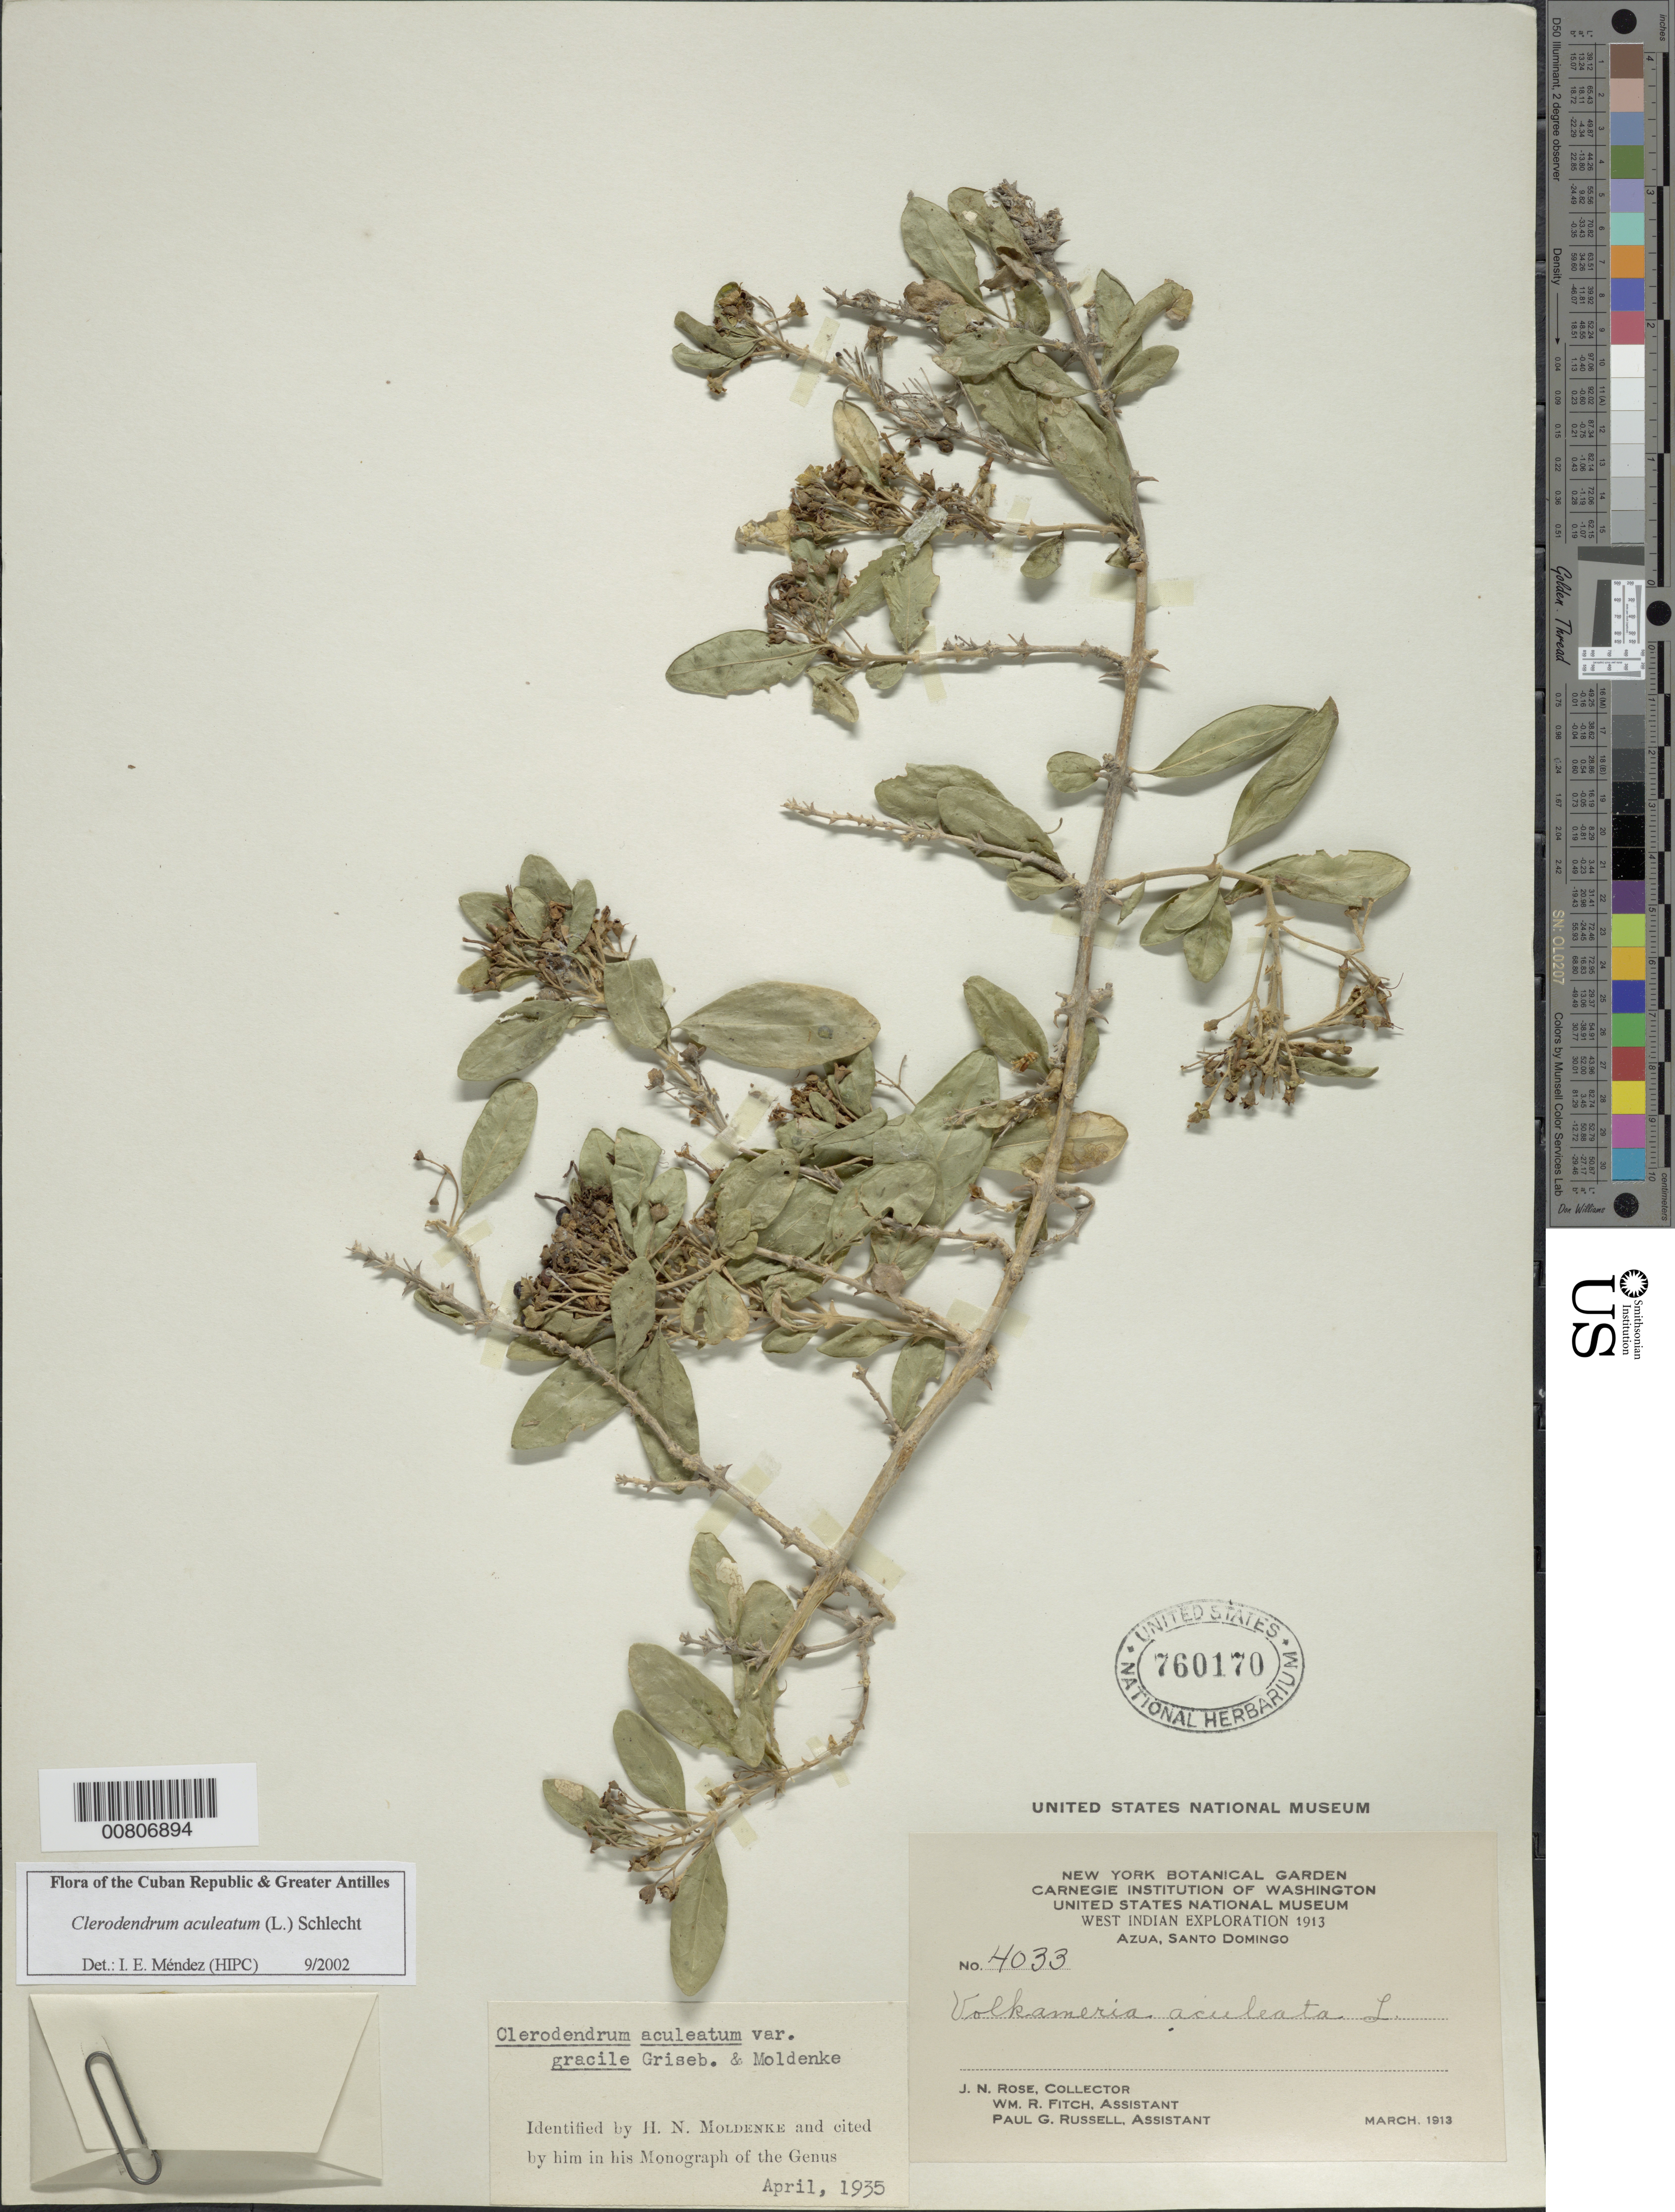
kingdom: Plantae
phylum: Tracheophyta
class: Magnoliopsida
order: Lamiales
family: Lamiaceae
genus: Clerodendrum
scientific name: Clerodendrum aculeatum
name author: (L.) Schltdl.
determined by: Méndez, Isidro E., (HIPC)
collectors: J. N. Rose, W. R. Fitch & P. G. Russell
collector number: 4033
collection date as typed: Mar 1913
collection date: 1913-03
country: Dominican Republic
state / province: Azua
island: Hispaniola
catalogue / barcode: US 760170